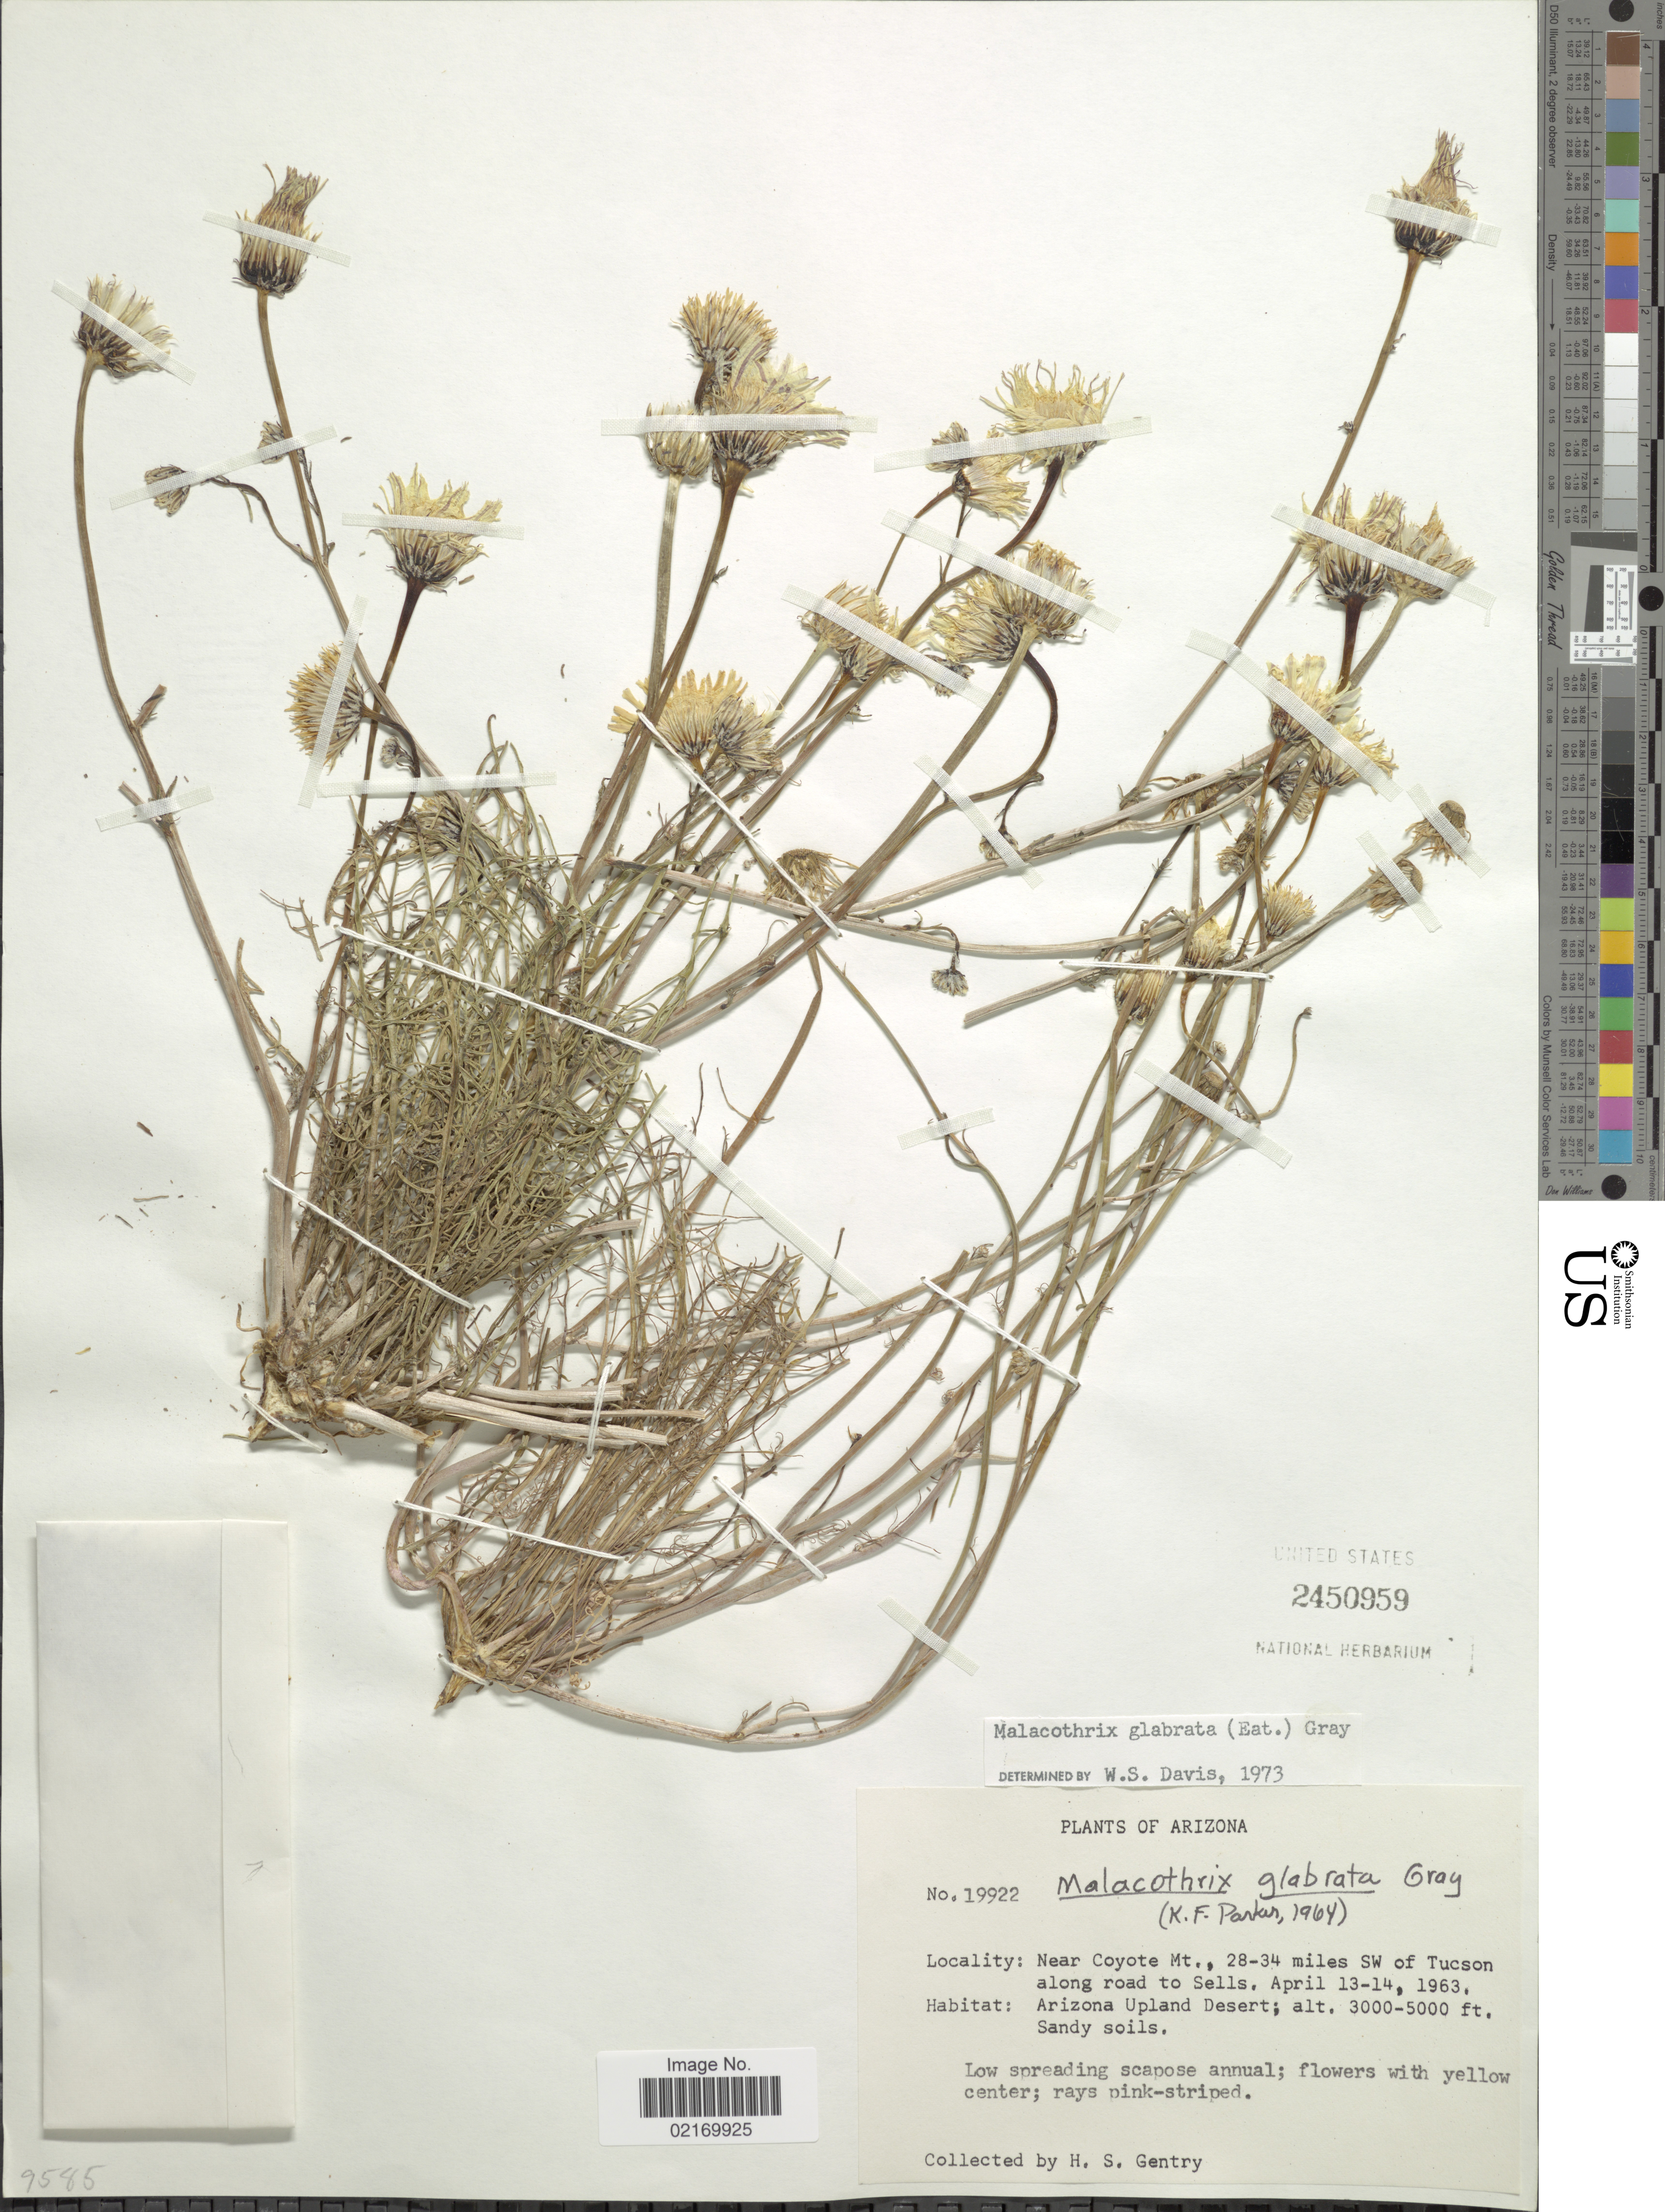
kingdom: Plantae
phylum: Tracheophyta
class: Magnoliopsida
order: Asterales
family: Asteraceae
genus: Malacothrix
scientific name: Malacothrix glabrata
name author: (A. Gray ex D.C. Eaton) A. Gray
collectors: H. S. Gentry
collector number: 19922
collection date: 1963-04-13/1963-04-14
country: United States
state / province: Arizona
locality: Near Coyote Mt., 28-34 miles SW of Tucson along road to Sells, Arizona Upland Desert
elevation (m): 914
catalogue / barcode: US 2450959